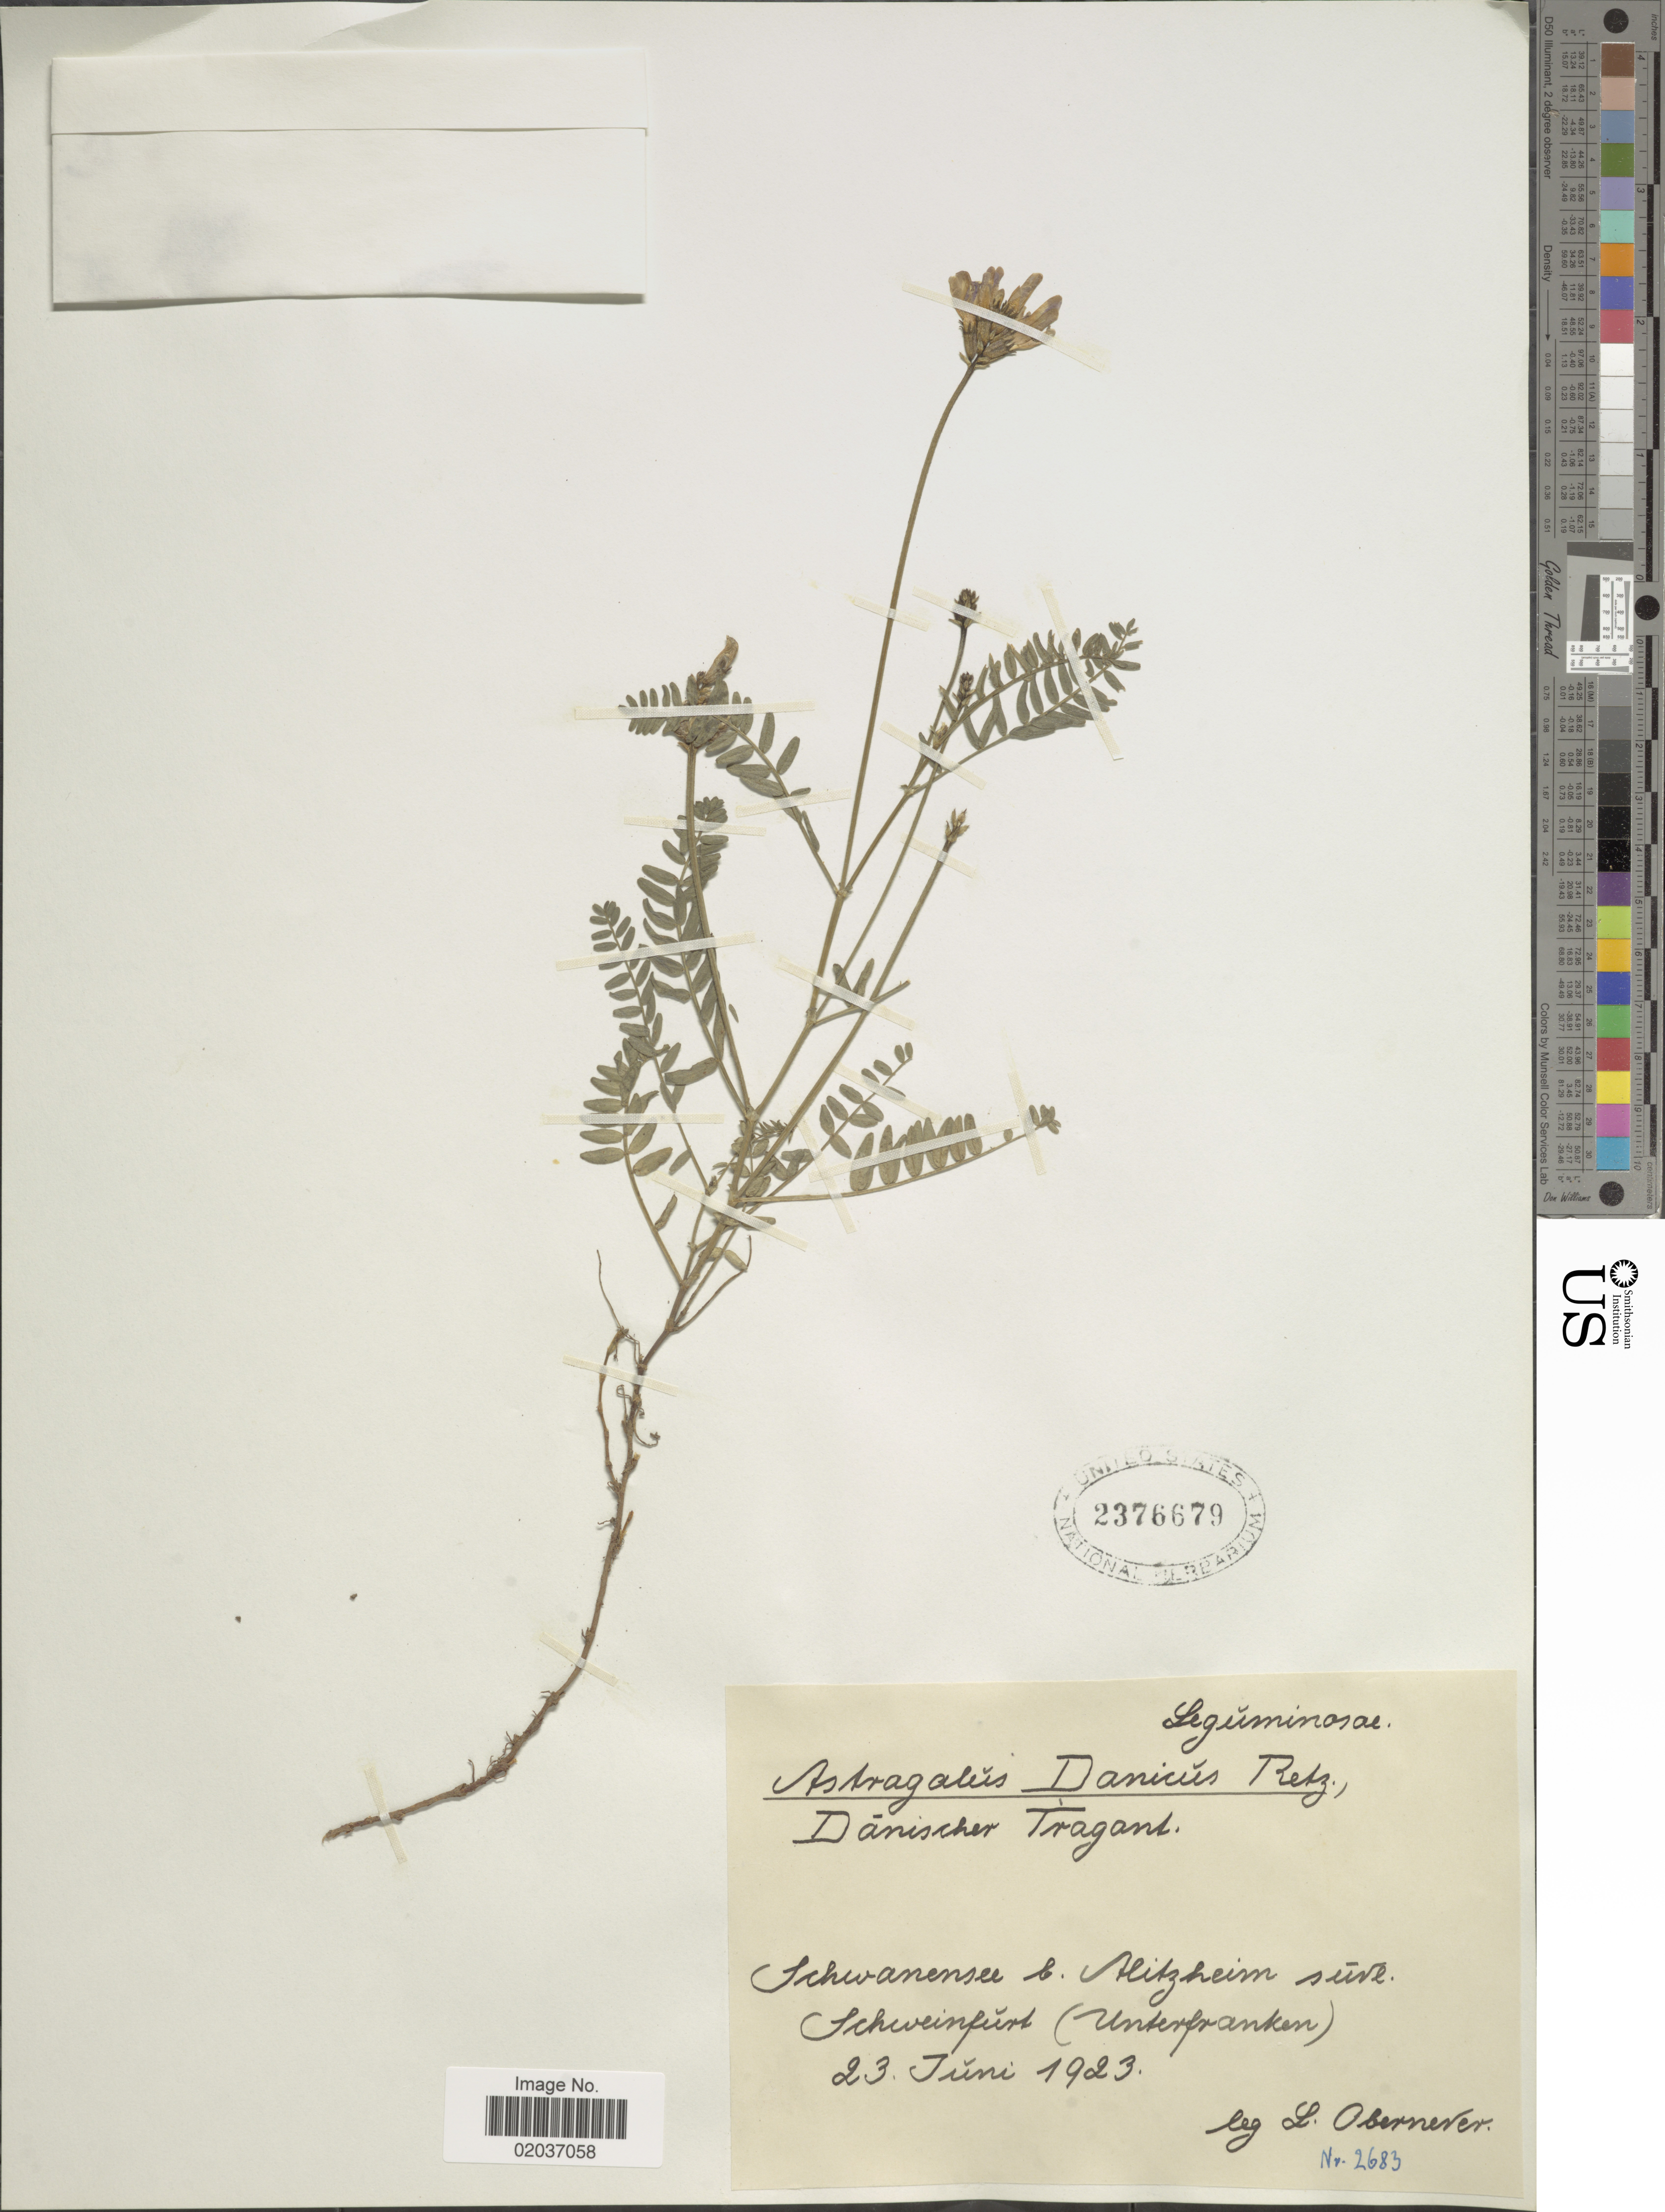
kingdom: Plantae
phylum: Tracheophyta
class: Magnoliopsida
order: Fabales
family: Fabaceae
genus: Astragalus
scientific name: Astragalus danicus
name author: Retz.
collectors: L. Oberneder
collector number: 2683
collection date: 1923-06-23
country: Germany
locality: Schwanensee b. Alitzheim suve Schweinfurt (Unterfranken)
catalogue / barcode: US 2376679